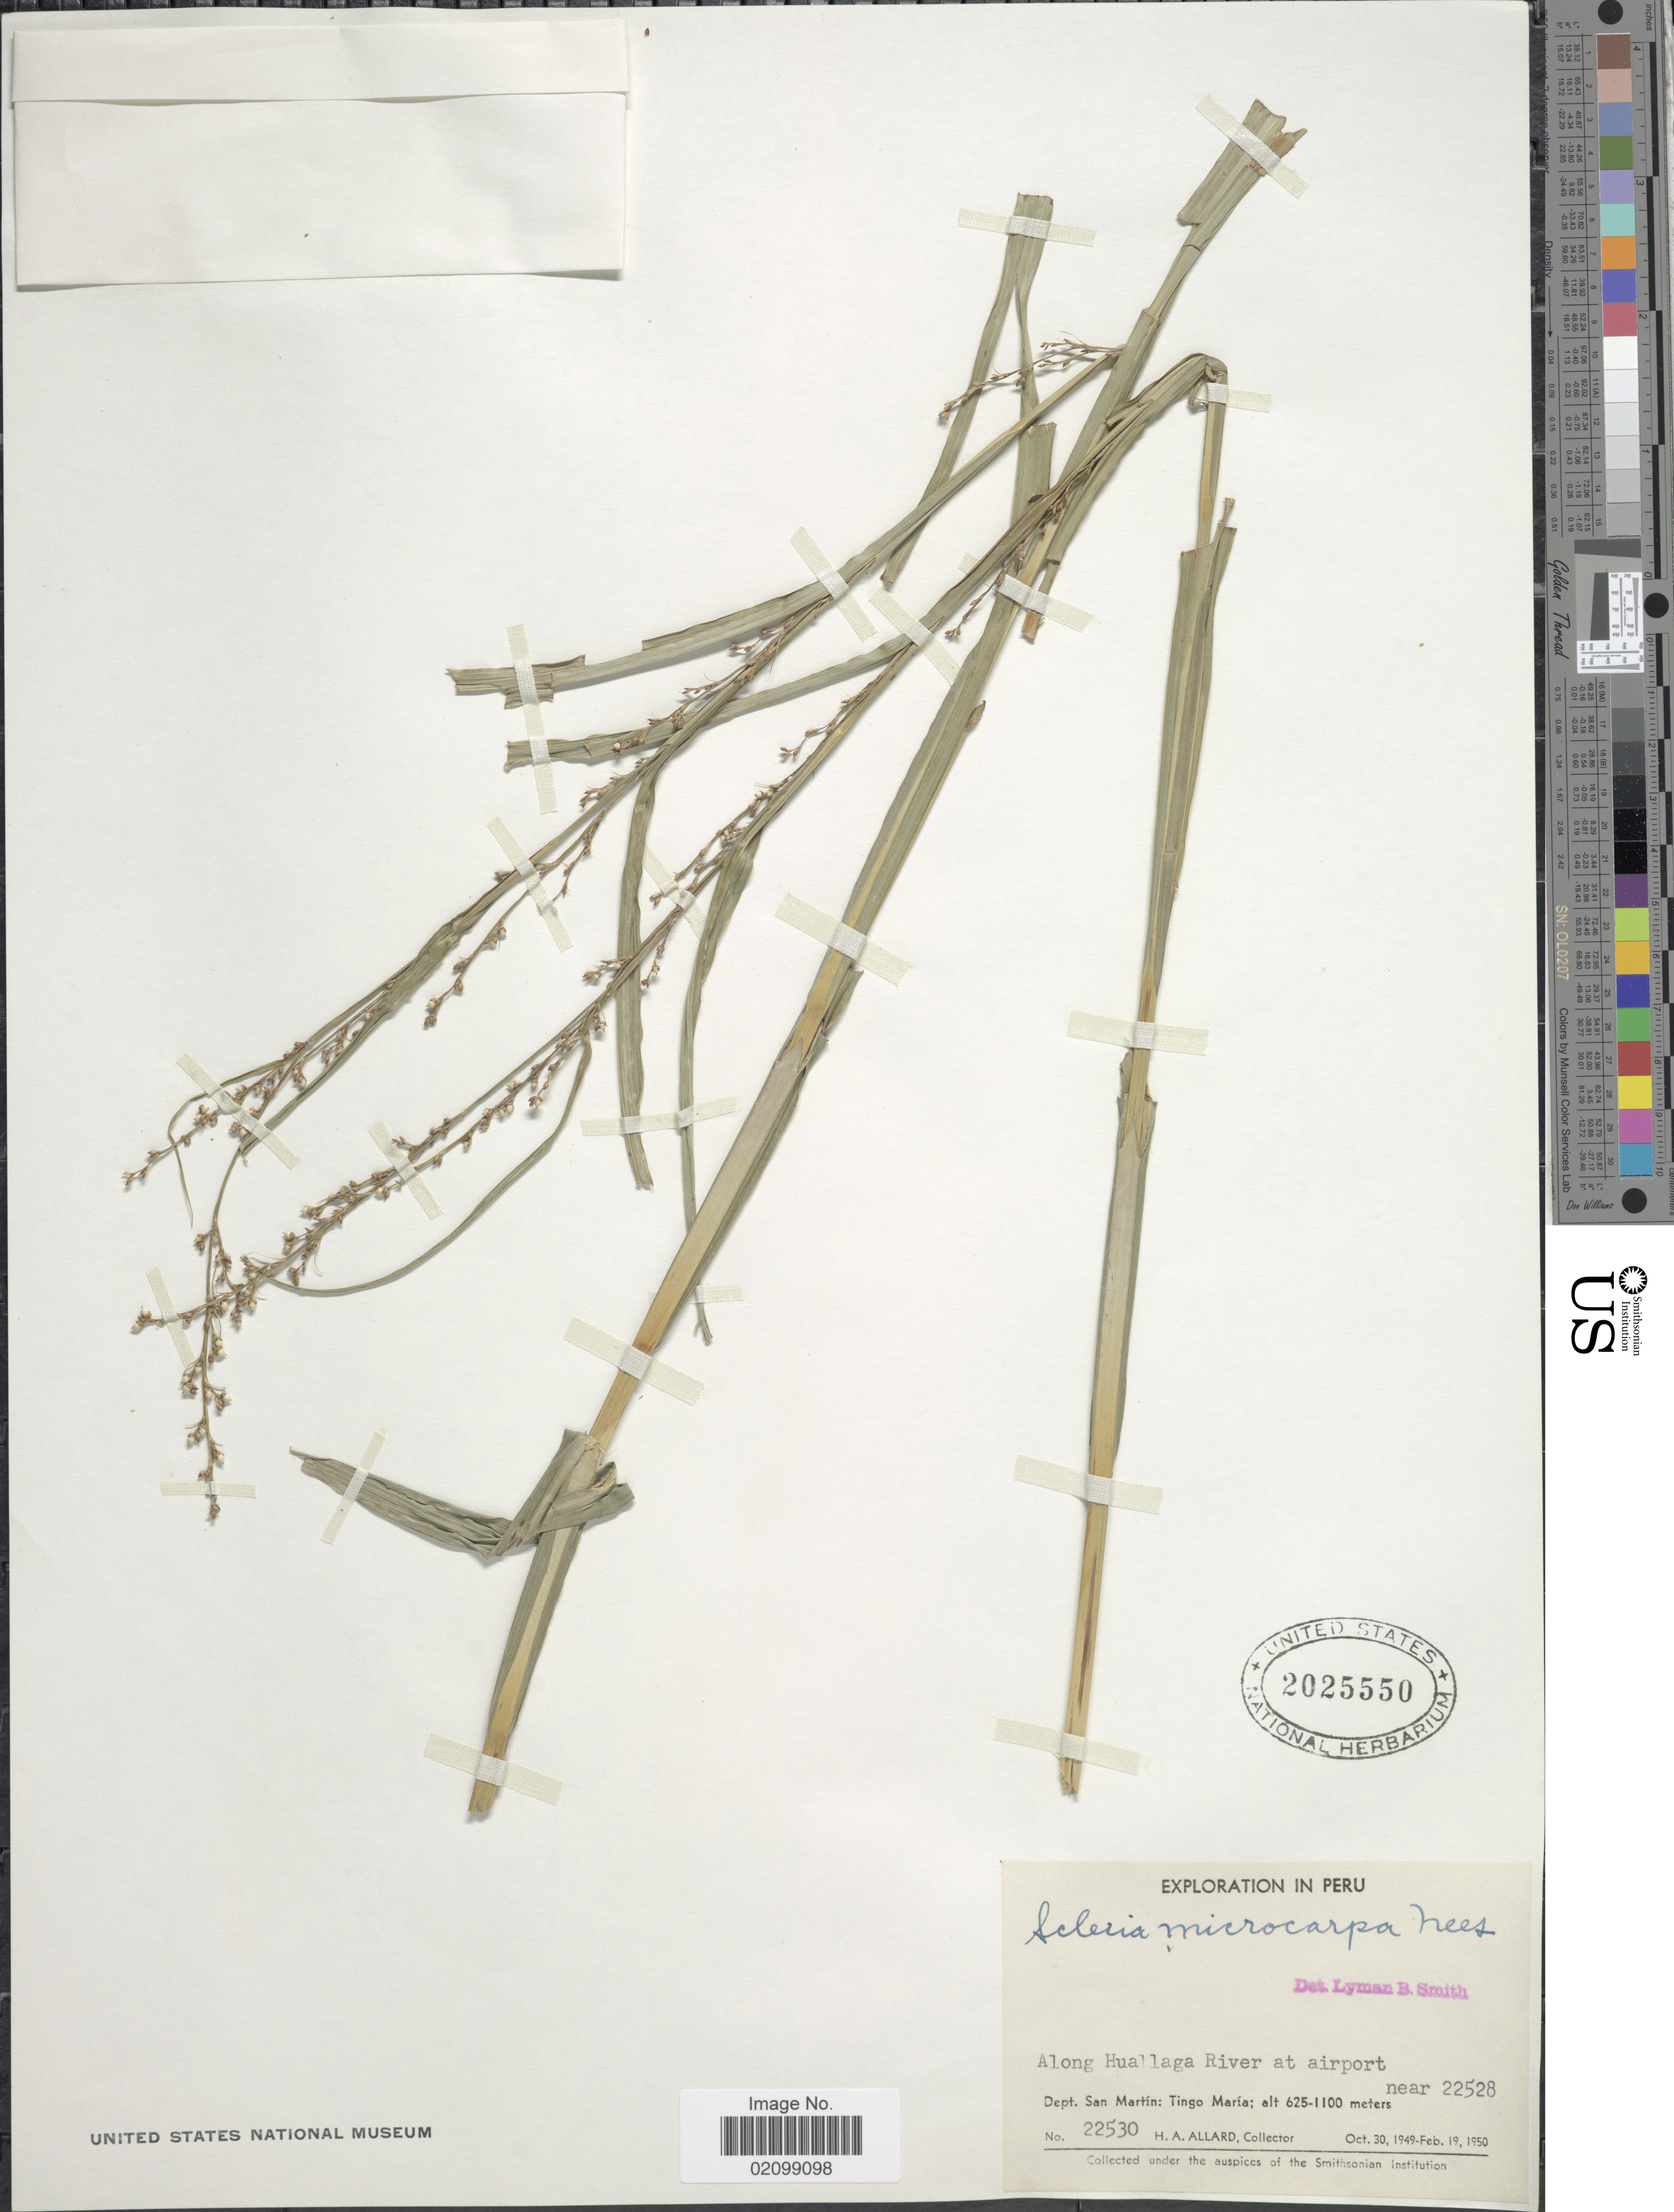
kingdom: Plantae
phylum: Tracheophyta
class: Liliopsida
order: Poales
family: Cyperaceae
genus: Scleria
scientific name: Scleria microcarpa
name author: Nees ex Kunth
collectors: H. A. Allard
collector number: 22530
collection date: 1949-10-30/1950-02-19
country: Peru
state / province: San Martín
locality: Along Huallaga River at aiport. Dept. San Martin: Tingo Maria. near 22528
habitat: along river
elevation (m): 625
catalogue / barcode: US 2025550